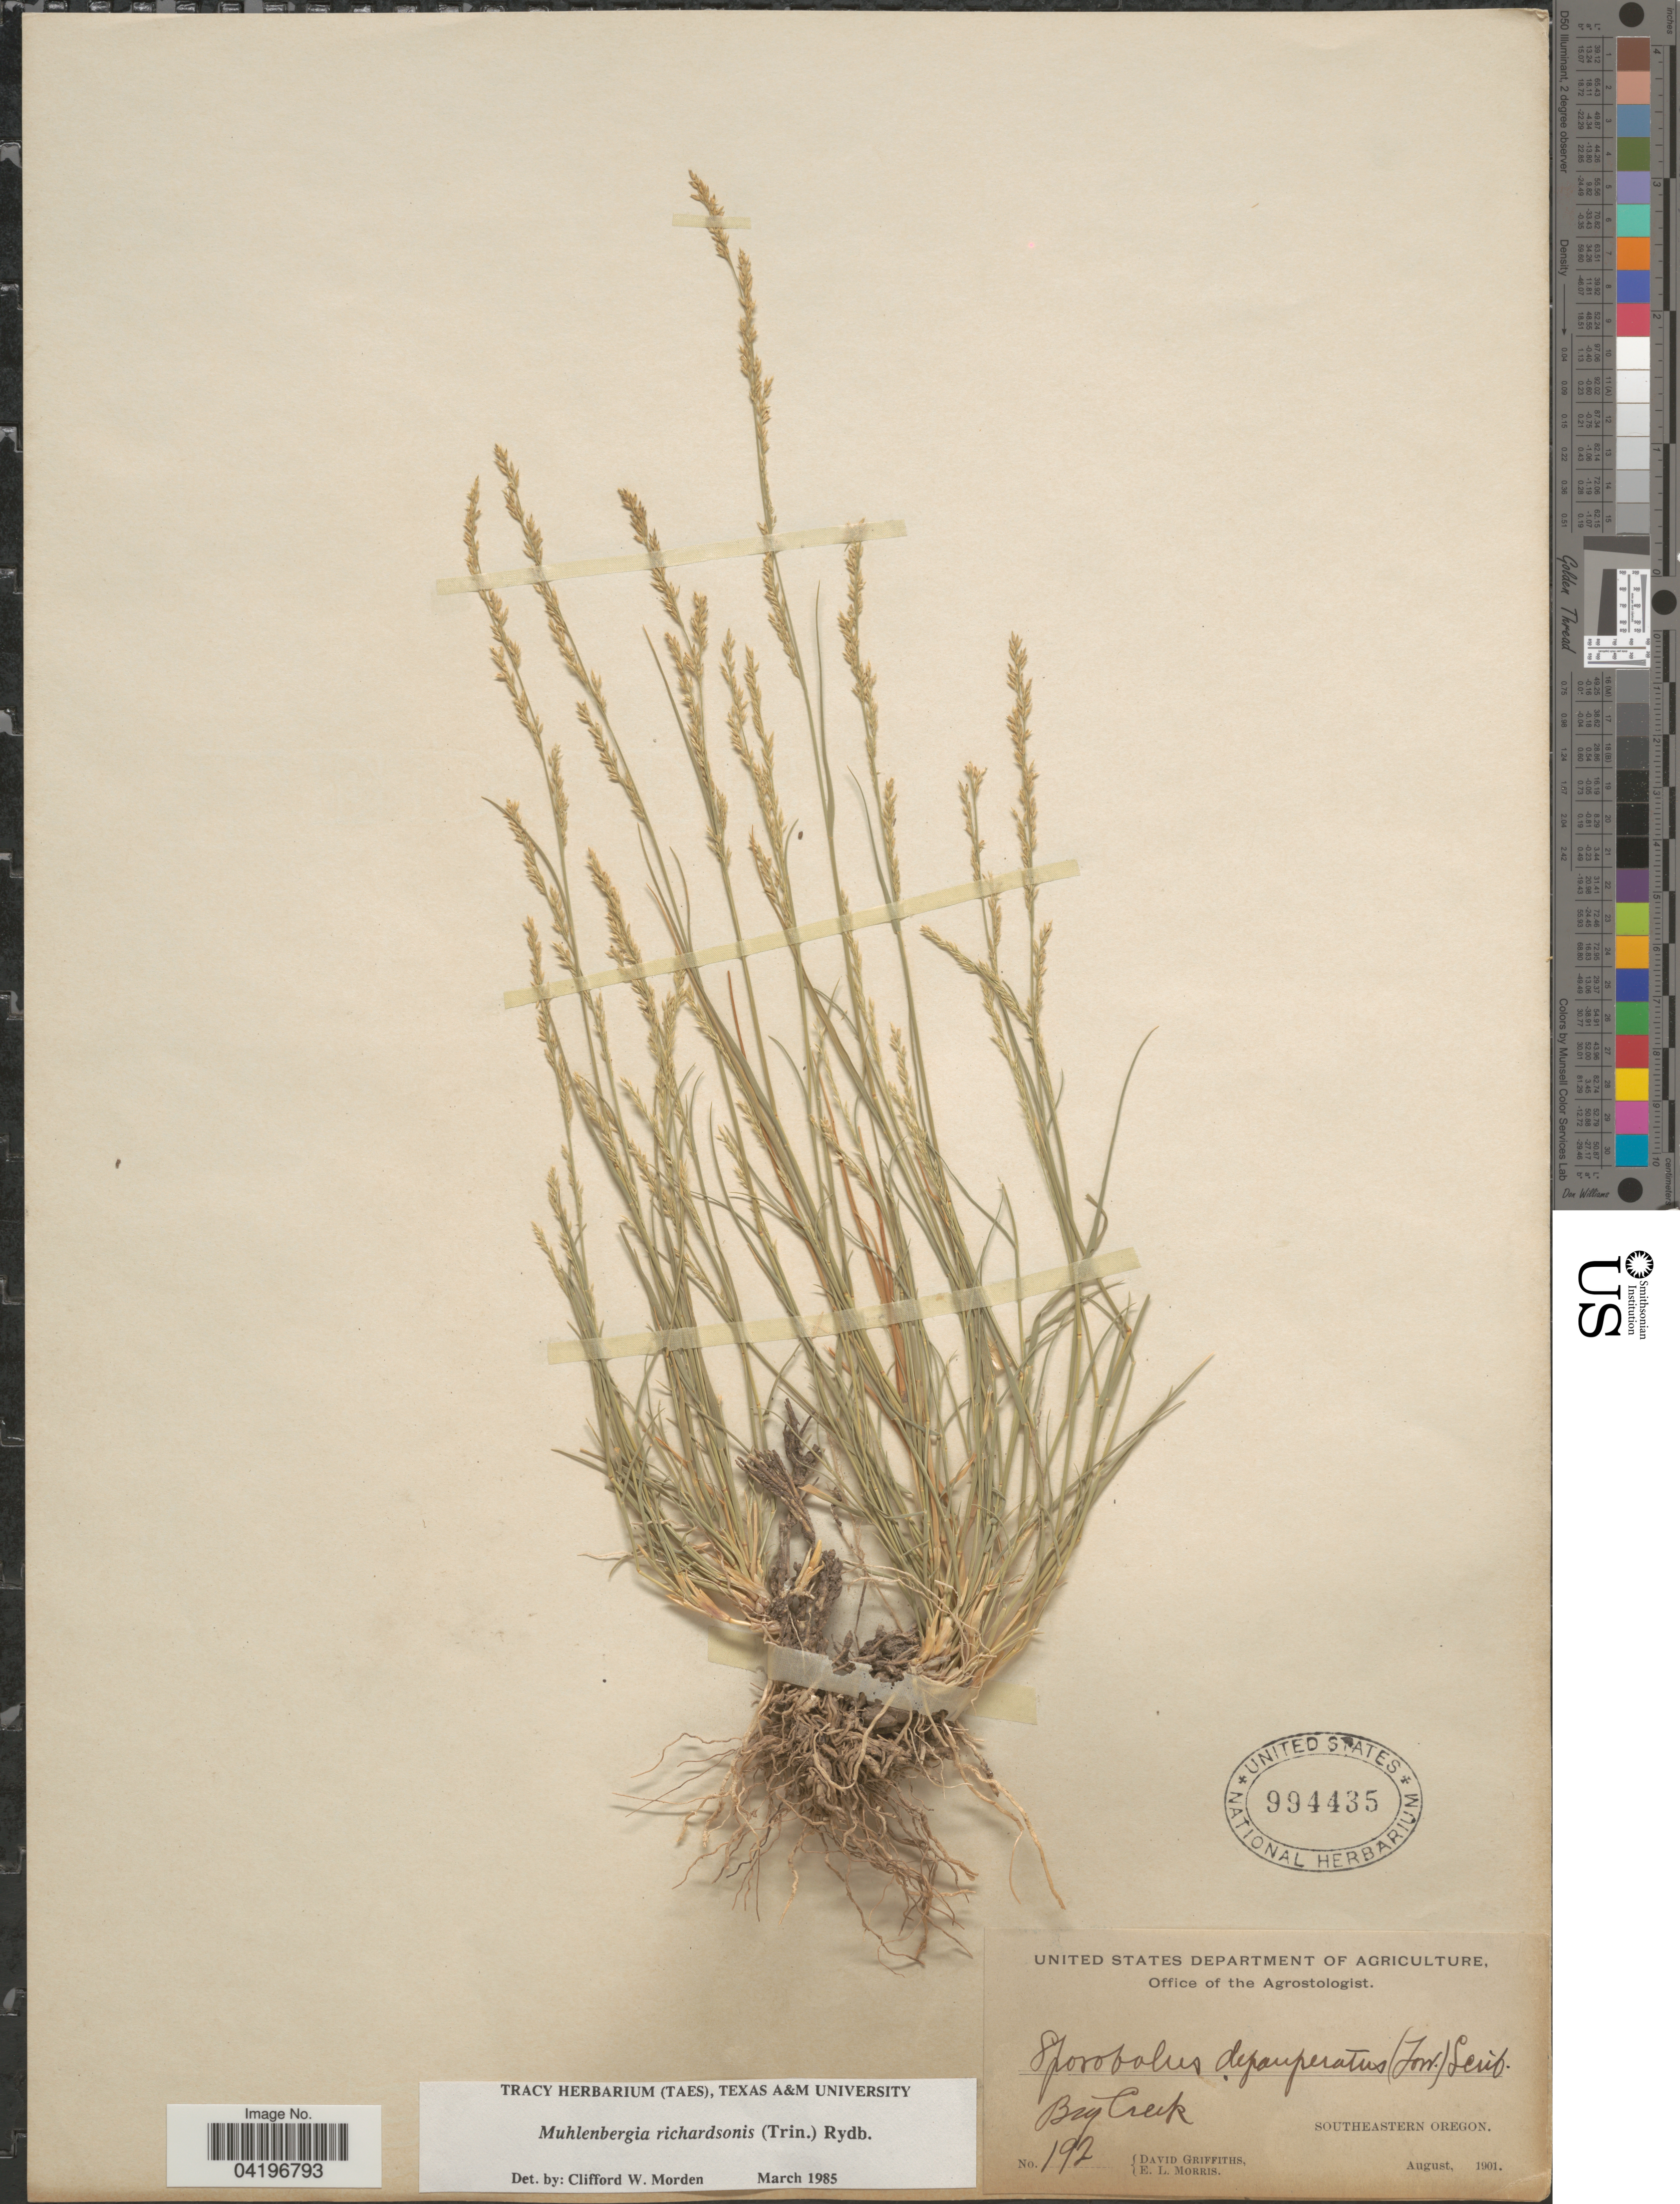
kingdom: Plantae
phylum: Tracheophyta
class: Liliopsida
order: Poales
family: Poaceae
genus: Muhlenbergia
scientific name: Muhlenbergia richardsonis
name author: (Trin.) Rydb.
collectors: D. Griffiths & E. Morris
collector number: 192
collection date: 1901-08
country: United States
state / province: Oregon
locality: Big Creek. Southeastern Oregon.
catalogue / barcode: US 994435